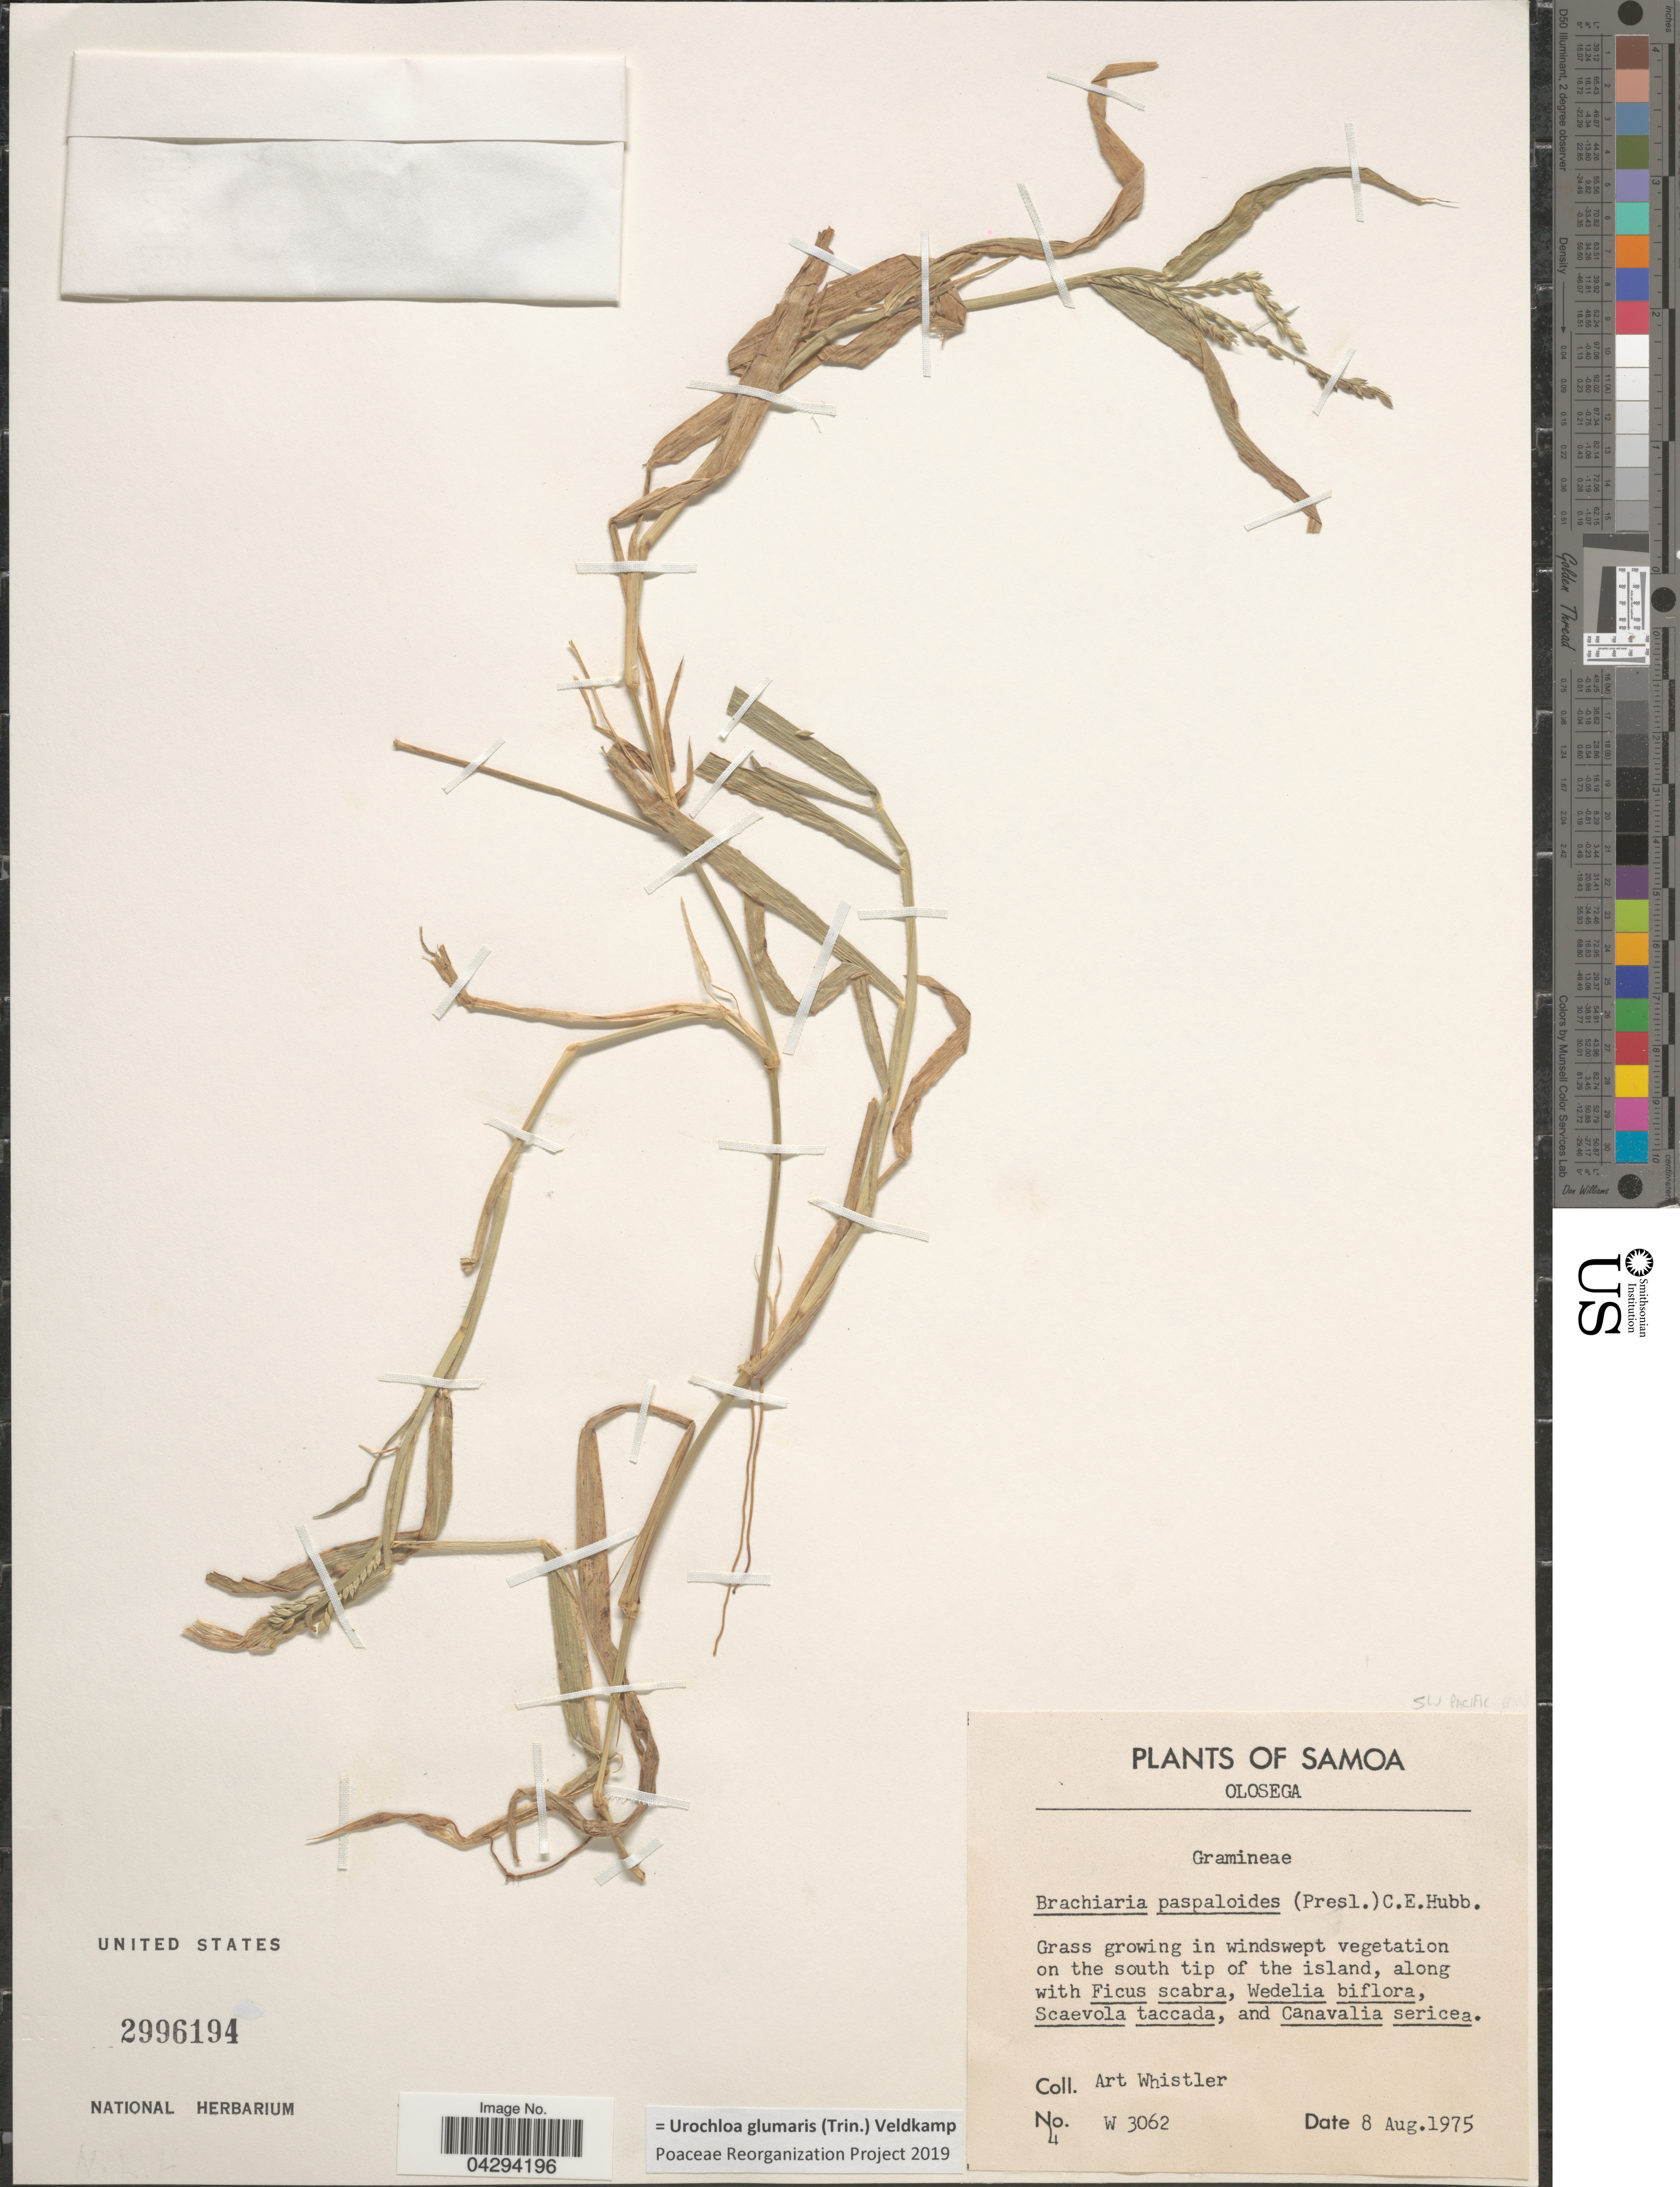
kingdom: Plantae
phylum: Tracheophyta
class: Liliopsida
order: Poales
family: Poaceae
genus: Urochloa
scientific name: Urochloa glumaris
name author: (Trin.) Veldkamp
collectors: A. Whistler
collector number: W3062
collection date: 1975-08-08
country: American Samoa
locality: Samoa. Olosega. In windswept vegetation on the south tip of the island.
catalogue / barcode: US 2996194